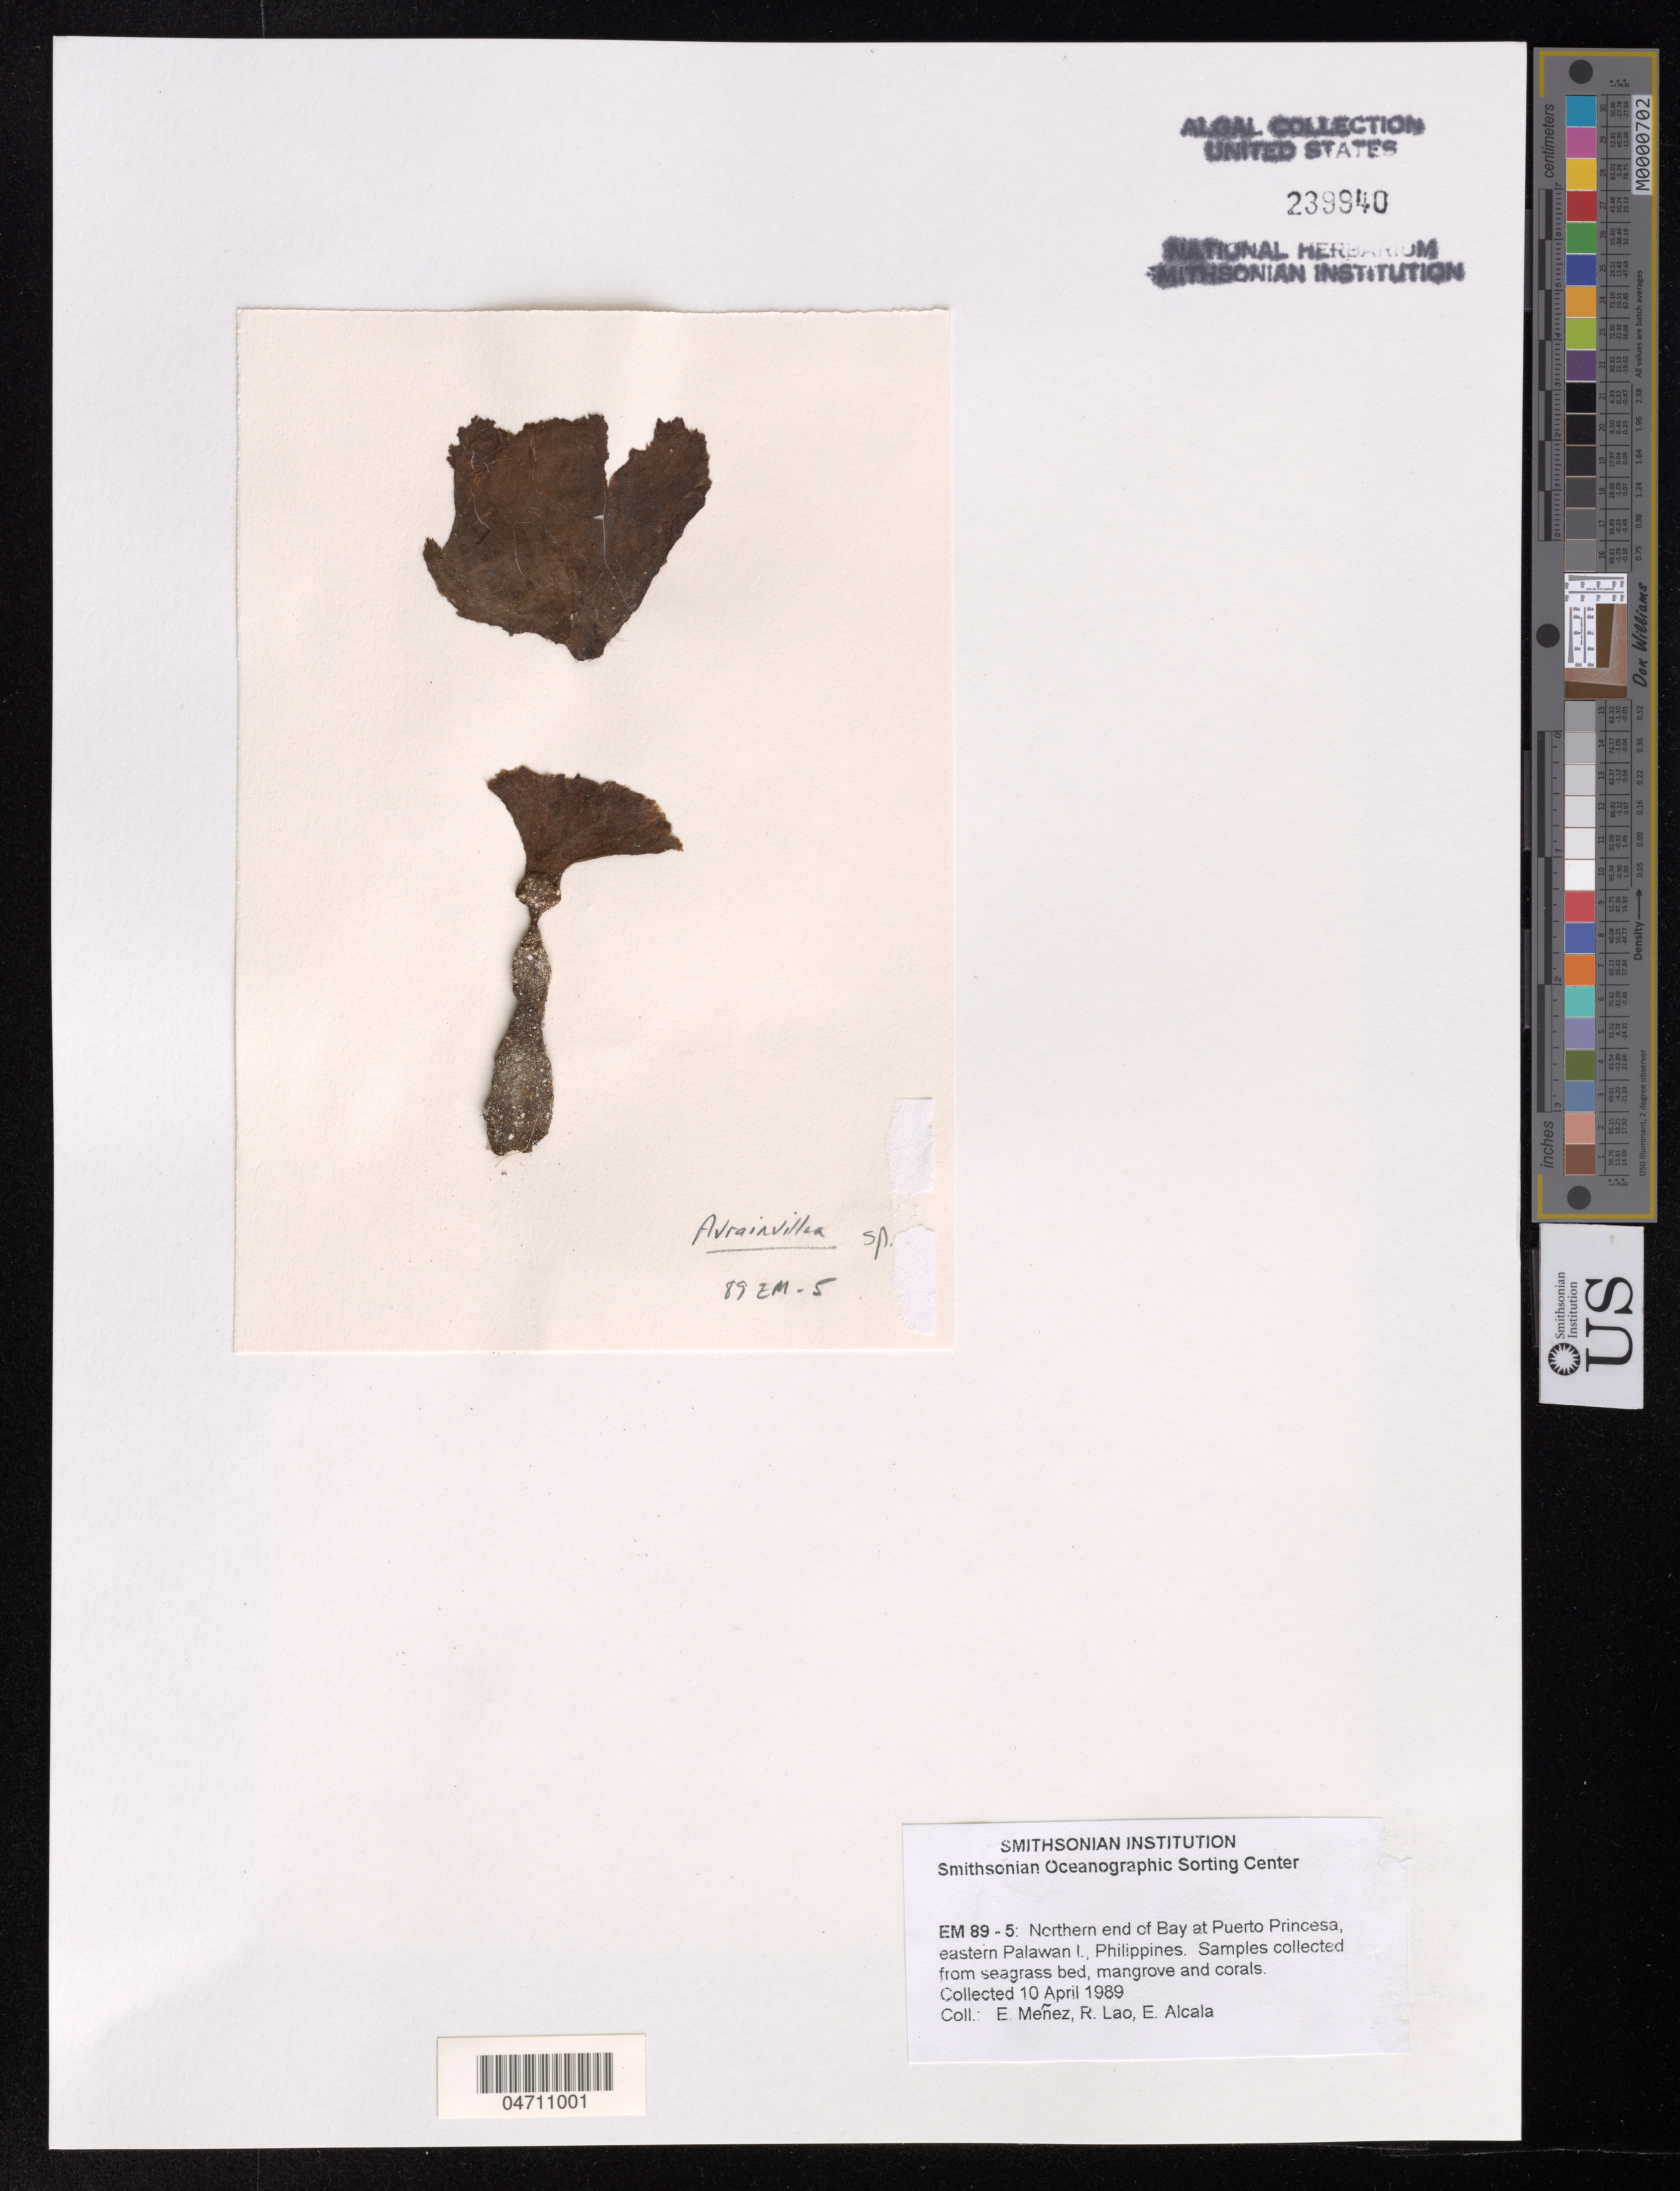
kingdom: Plantae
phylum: Chlorophyta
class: Ulvophyceae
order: Bryopsidales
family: Dichotomosiphonaceae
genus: Avrainvillea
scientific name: Avrainvillea sp.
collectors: E. Meñez, R. Lao & E. Alcala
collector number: EM 89-5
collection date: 1989-04-10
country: Philippines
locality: Northern end of Bay at Puerto Princesa, eastern Palawan I.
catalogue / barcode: US 239940